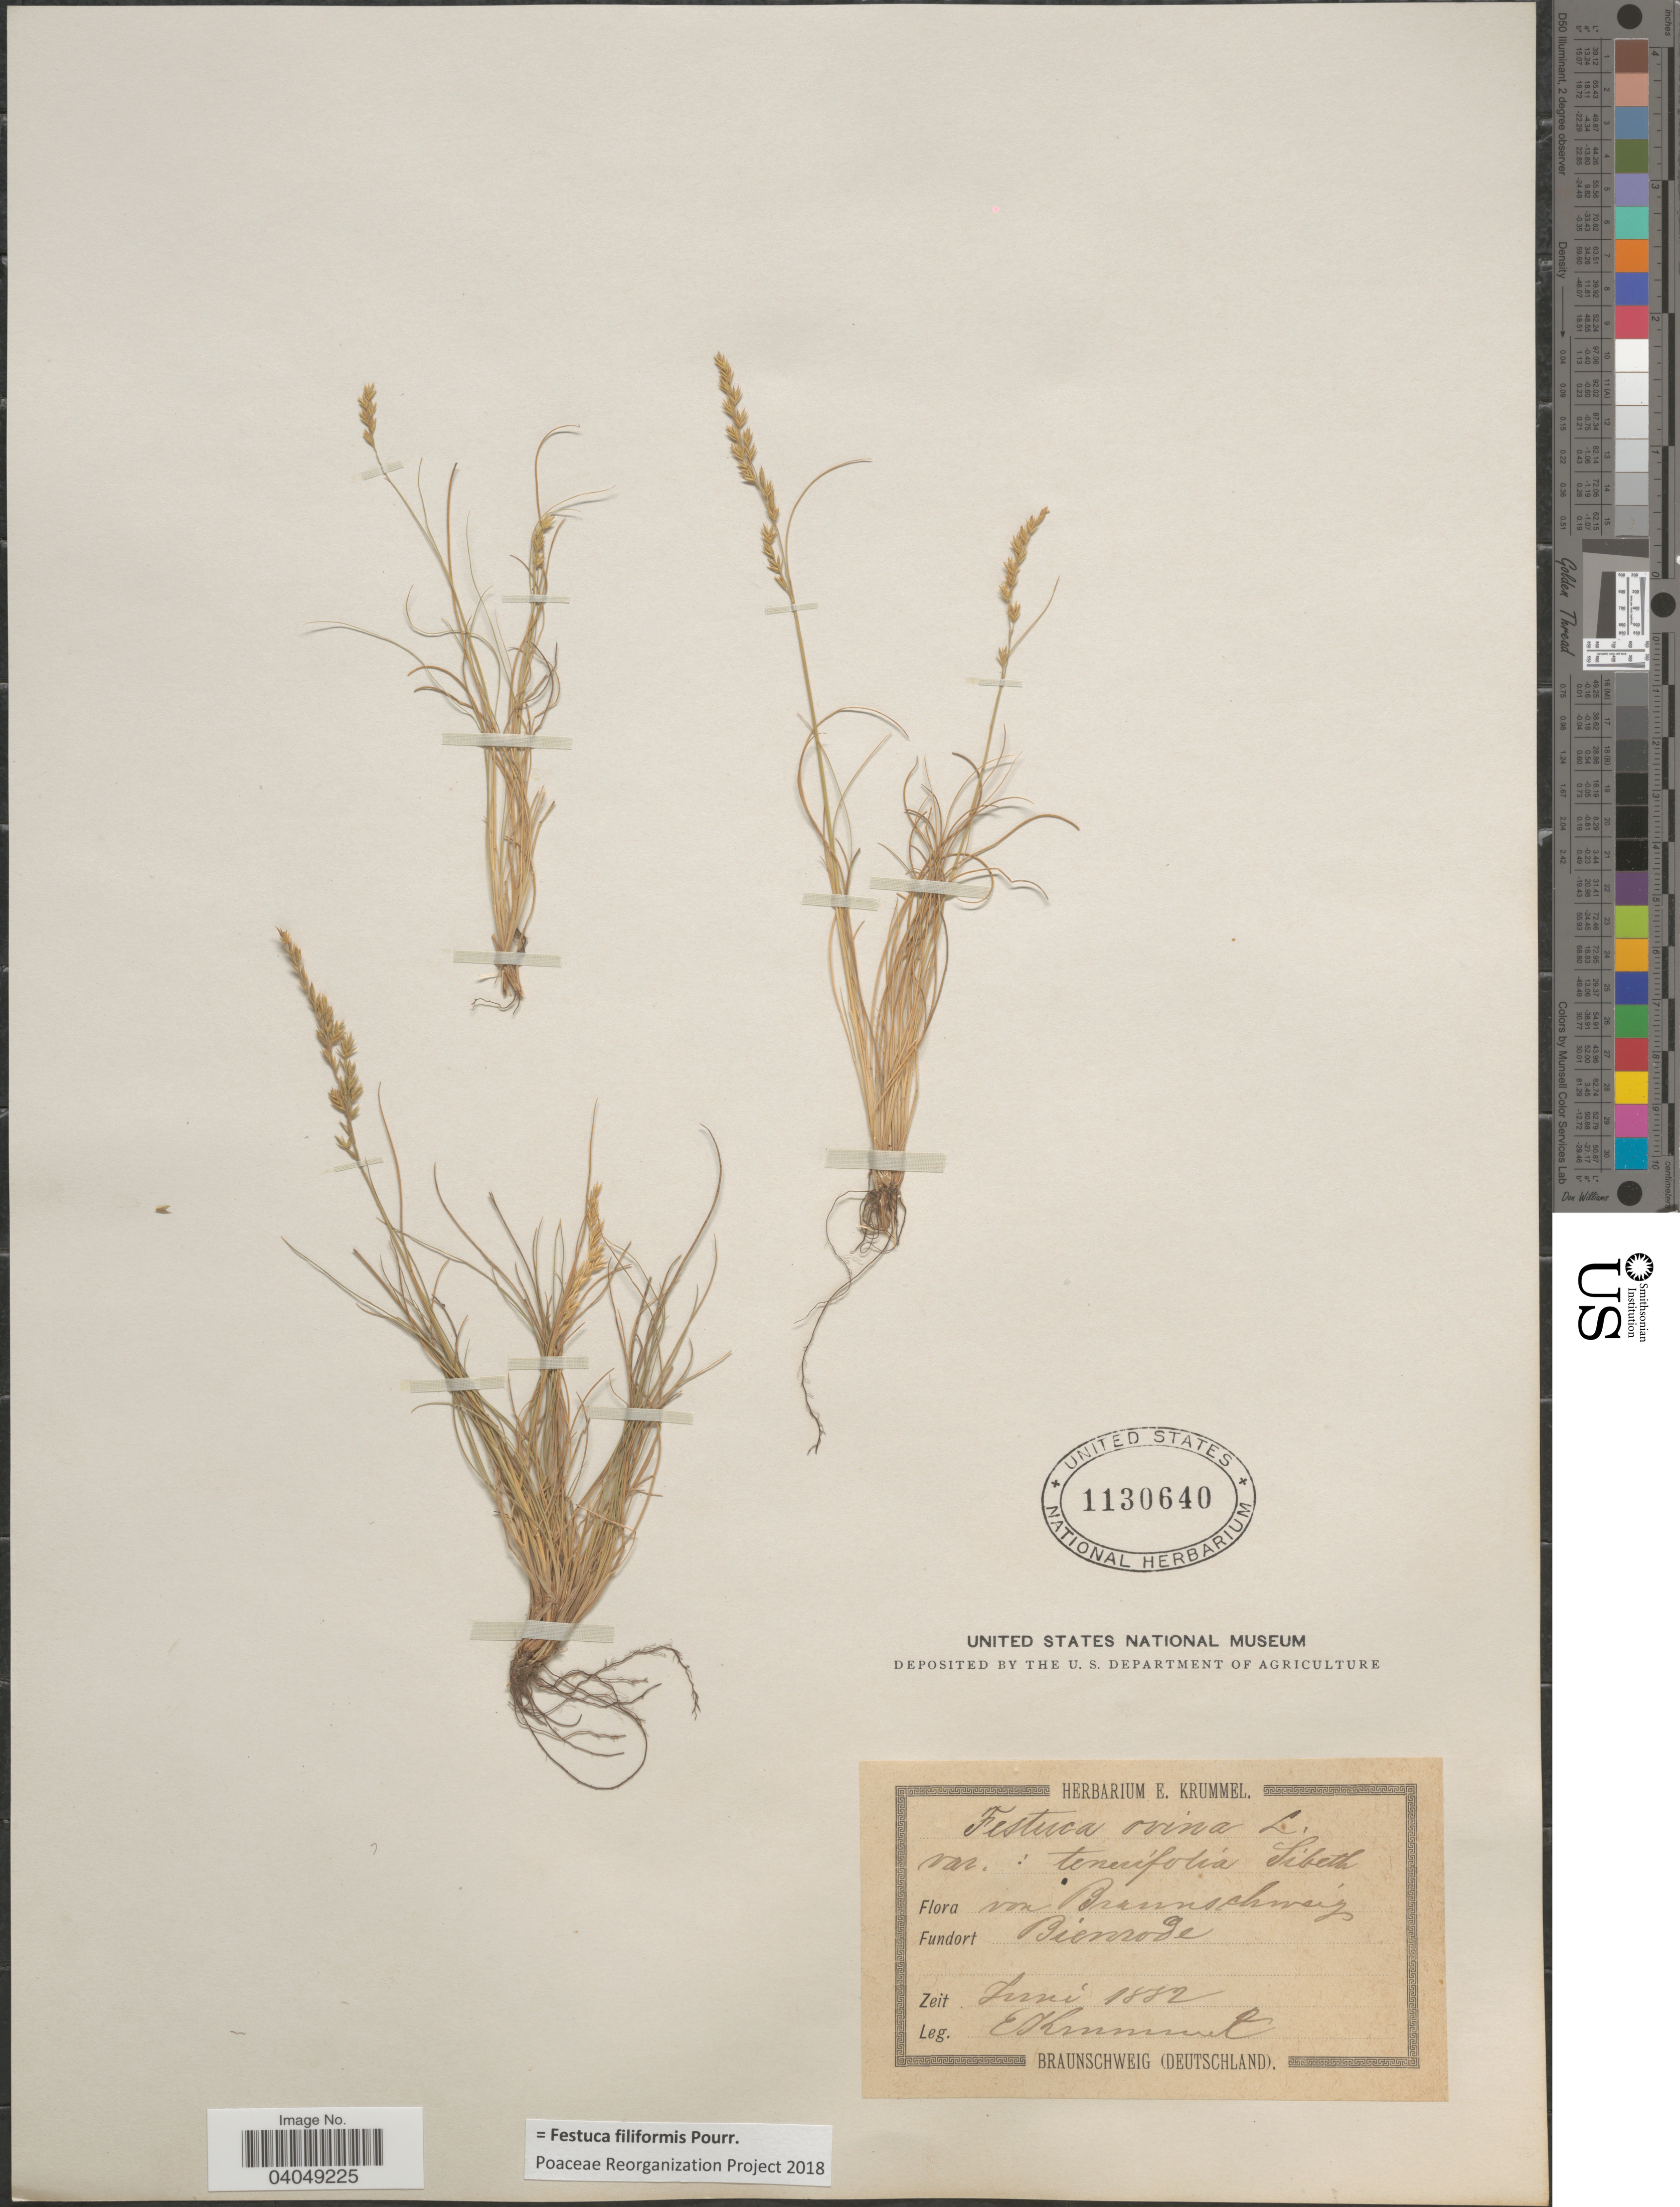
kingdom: Plantae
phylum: Tracheophyta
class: Liliopsida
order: Poales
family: Poaceae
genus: Festuca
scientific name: Festuca filiformis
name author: Pourr.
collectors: E. Krummel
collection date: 1882-06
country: Germany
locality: Braunschweig. Bienrode.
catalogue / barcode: US 1130640